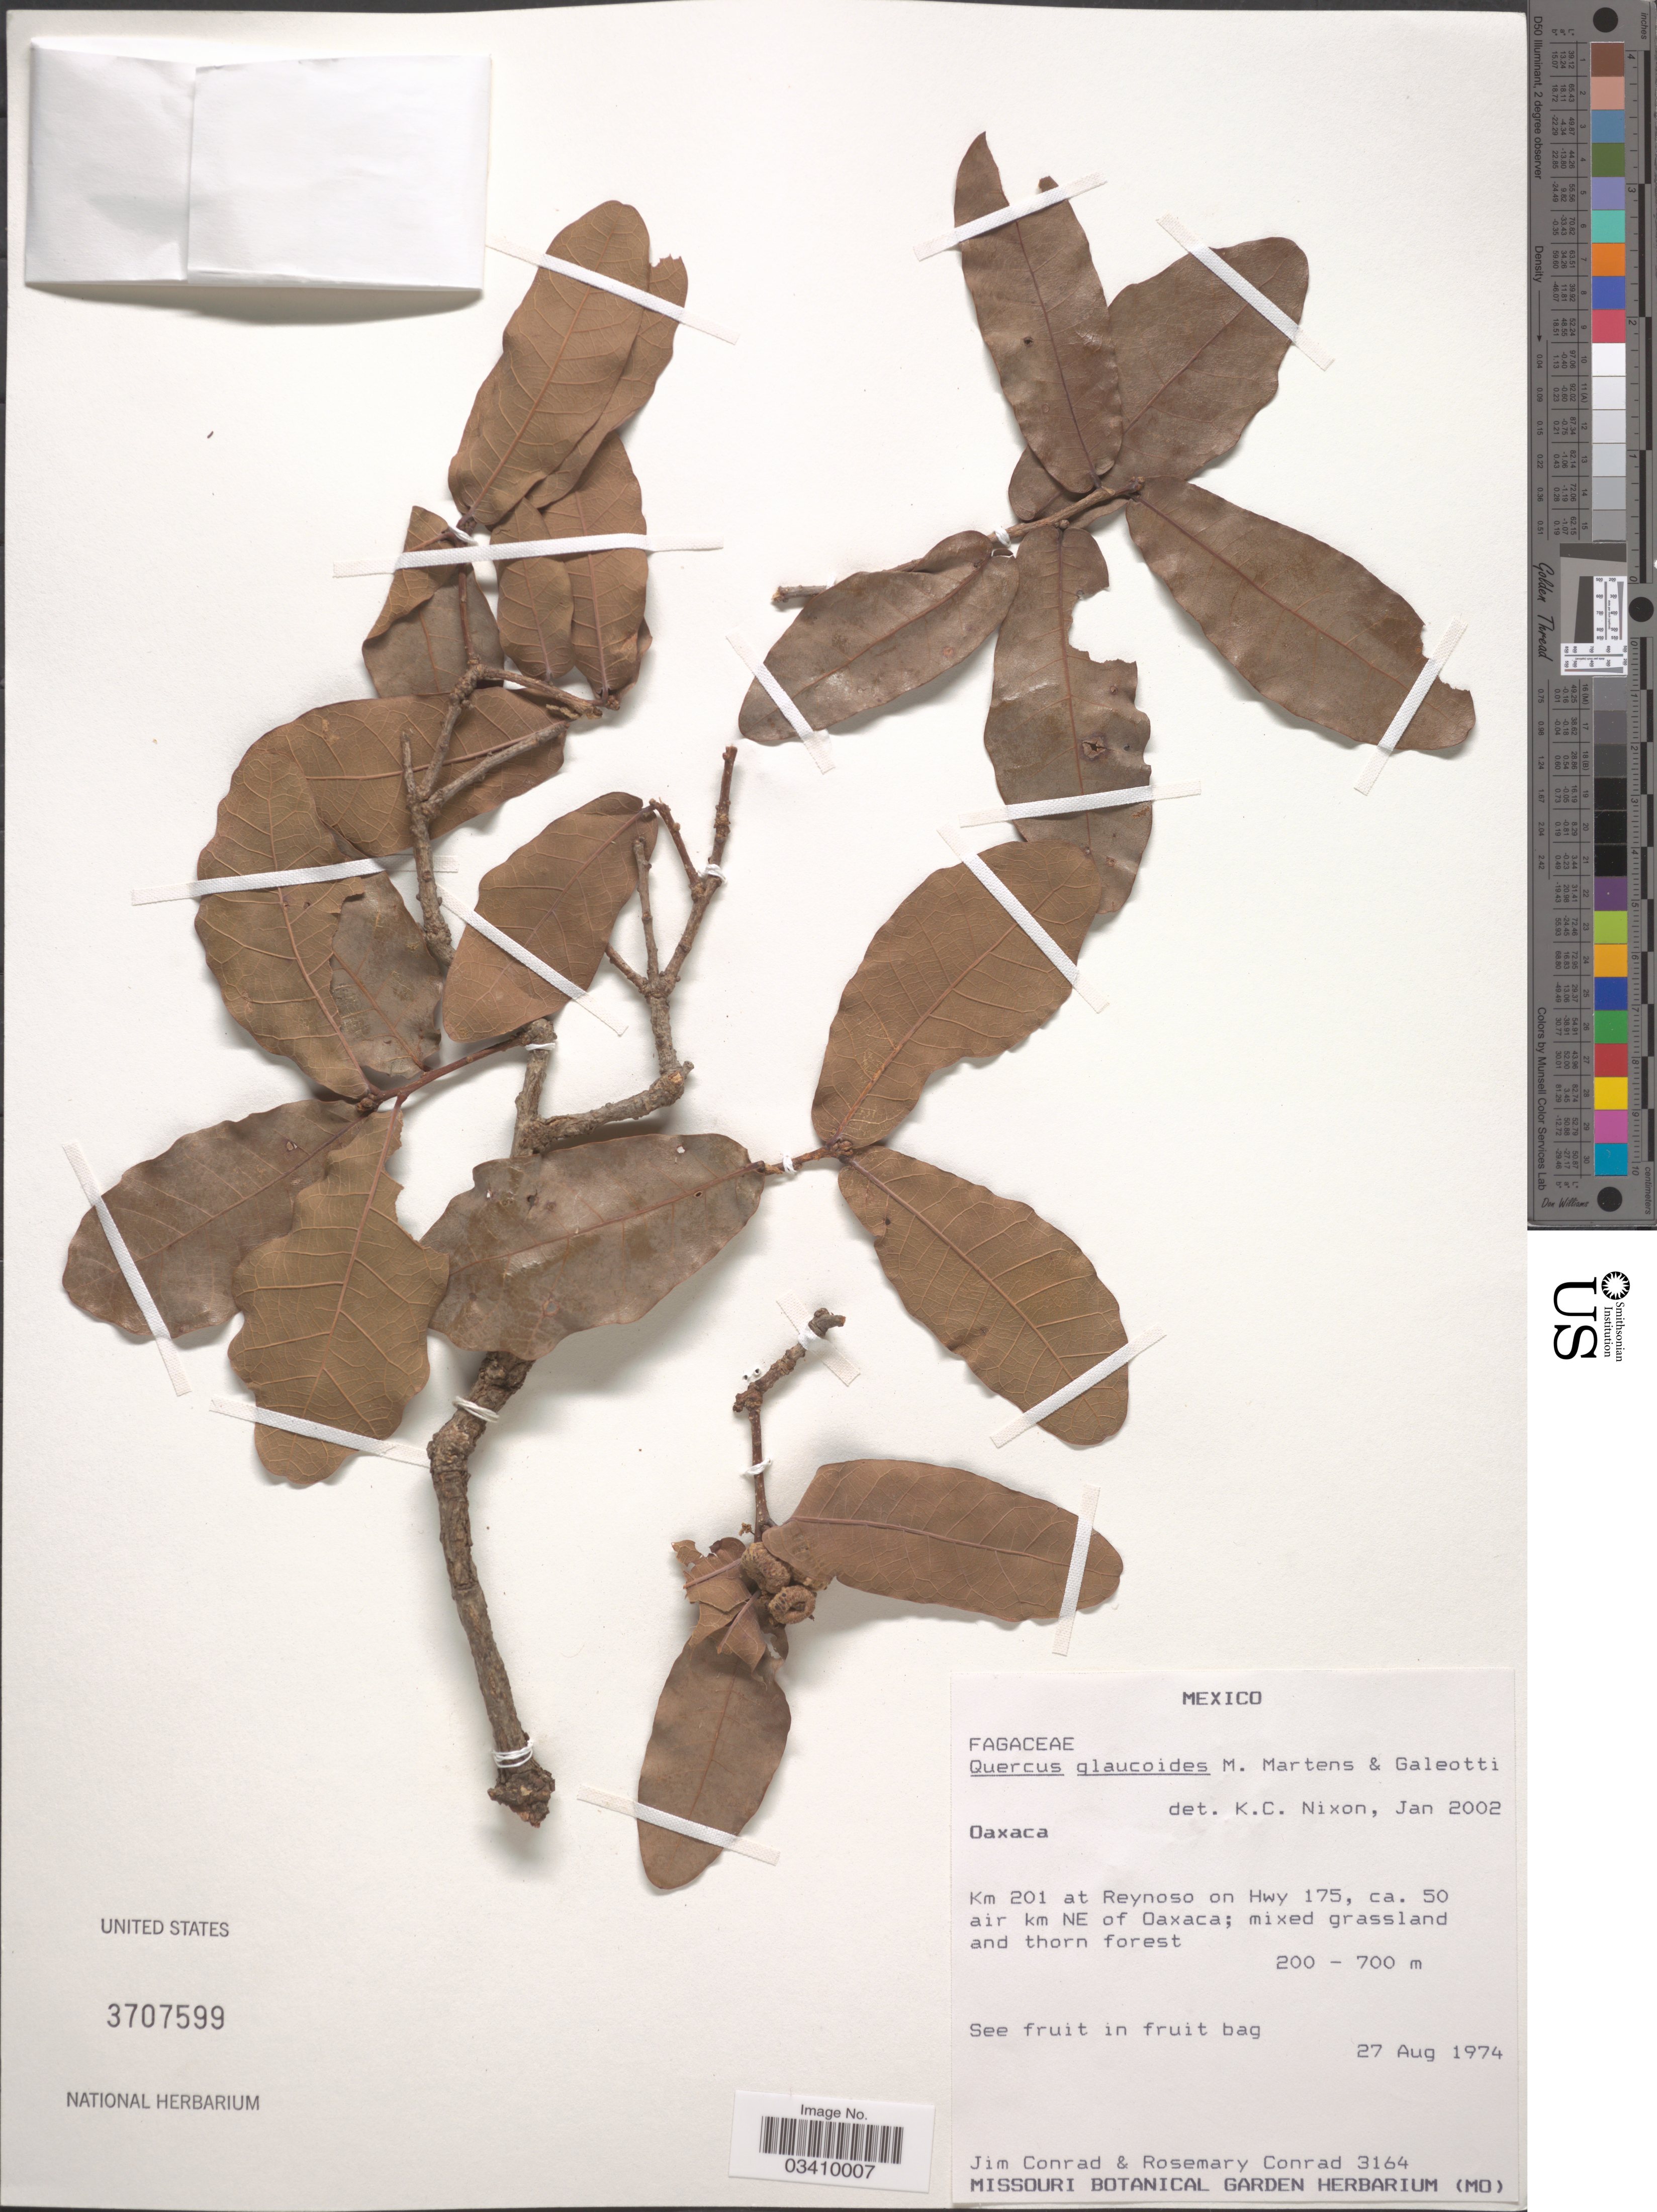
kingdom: Plantae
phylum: Tracheophyta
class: Magnoliopsida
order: Fagales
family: Fagaceae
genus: Quercus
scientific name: Quercus glaucoides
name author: M. Martens & Galeotti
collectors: J. Conrad & R. Conrad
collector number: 3164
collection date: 1974-08-27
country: Mexico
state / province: Oaxaca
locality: Km 201 at Reynoso on Hwy 175, ca. 50 air km NE of Oaxaca.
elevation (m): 200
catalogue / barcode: US 3707599